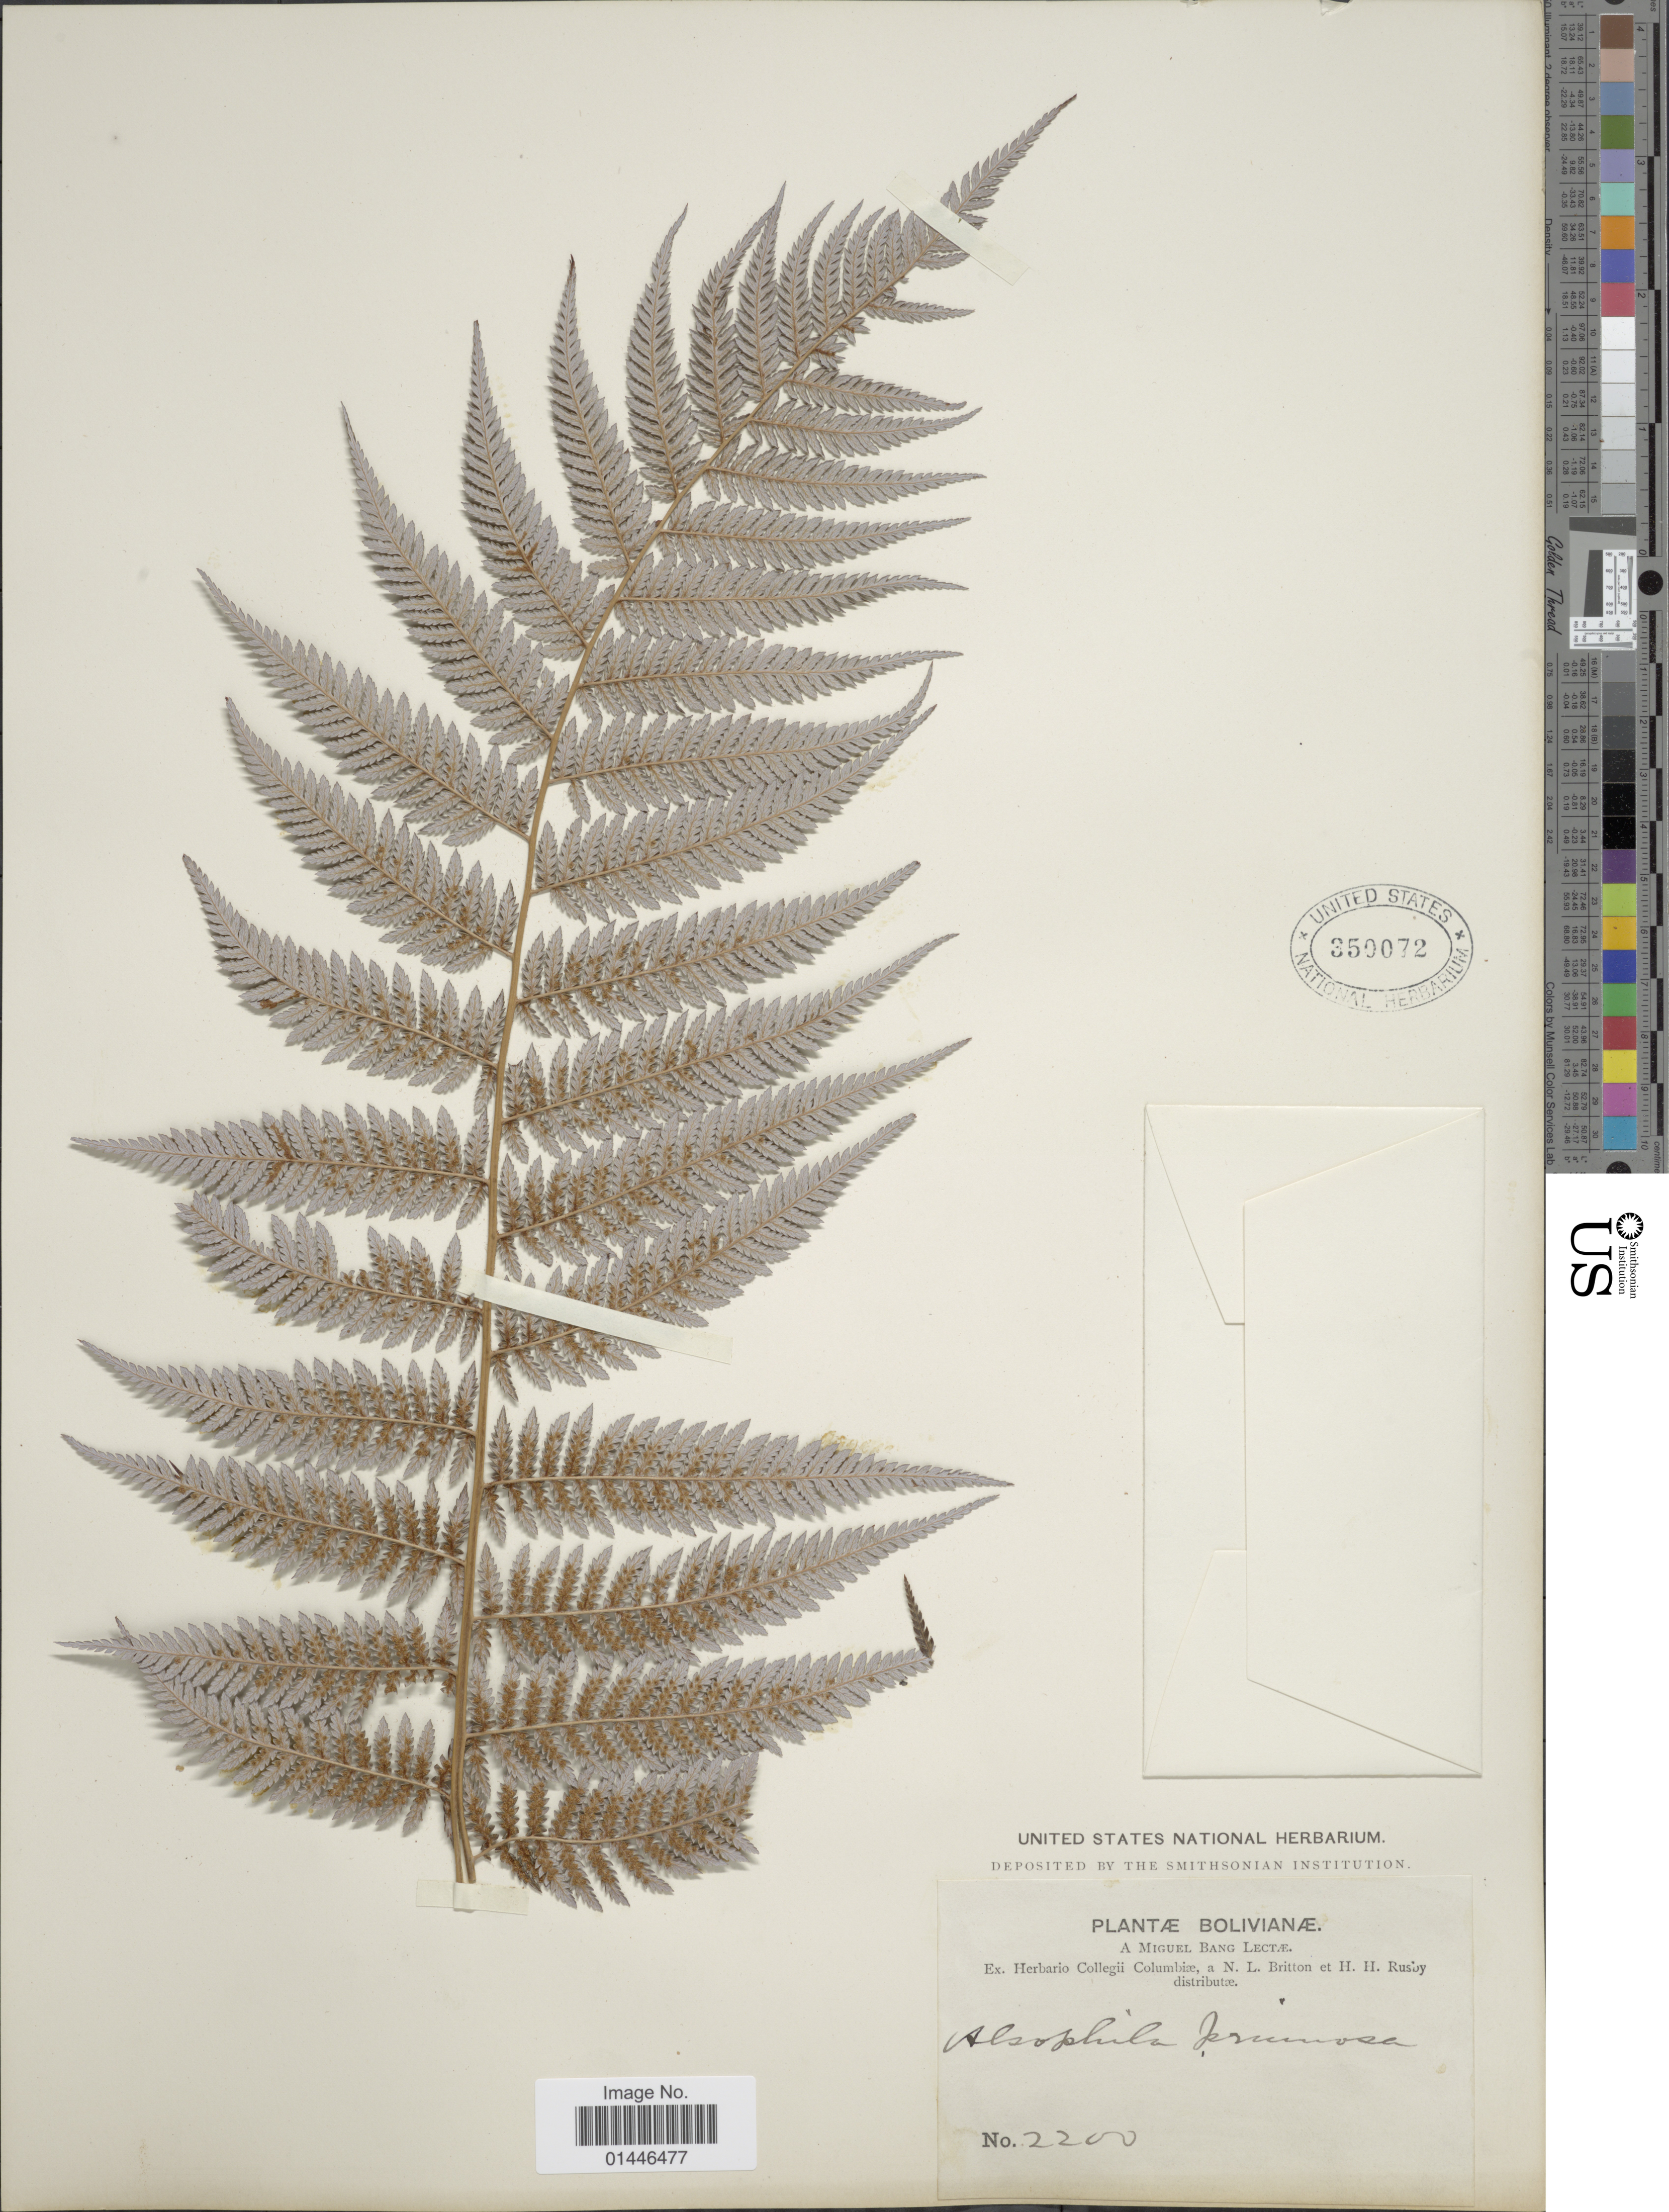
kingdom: Plantae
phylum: Tracheophyta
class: Polypodiopsida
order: Cyatheales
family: Dicksoniaceae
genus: Lophosoria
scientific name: Lophosoria quadripinnata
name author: (J.F. Gmel.) C. Chr.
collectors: M. Bang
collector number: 2200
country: Bolivia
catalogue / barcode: US 350072